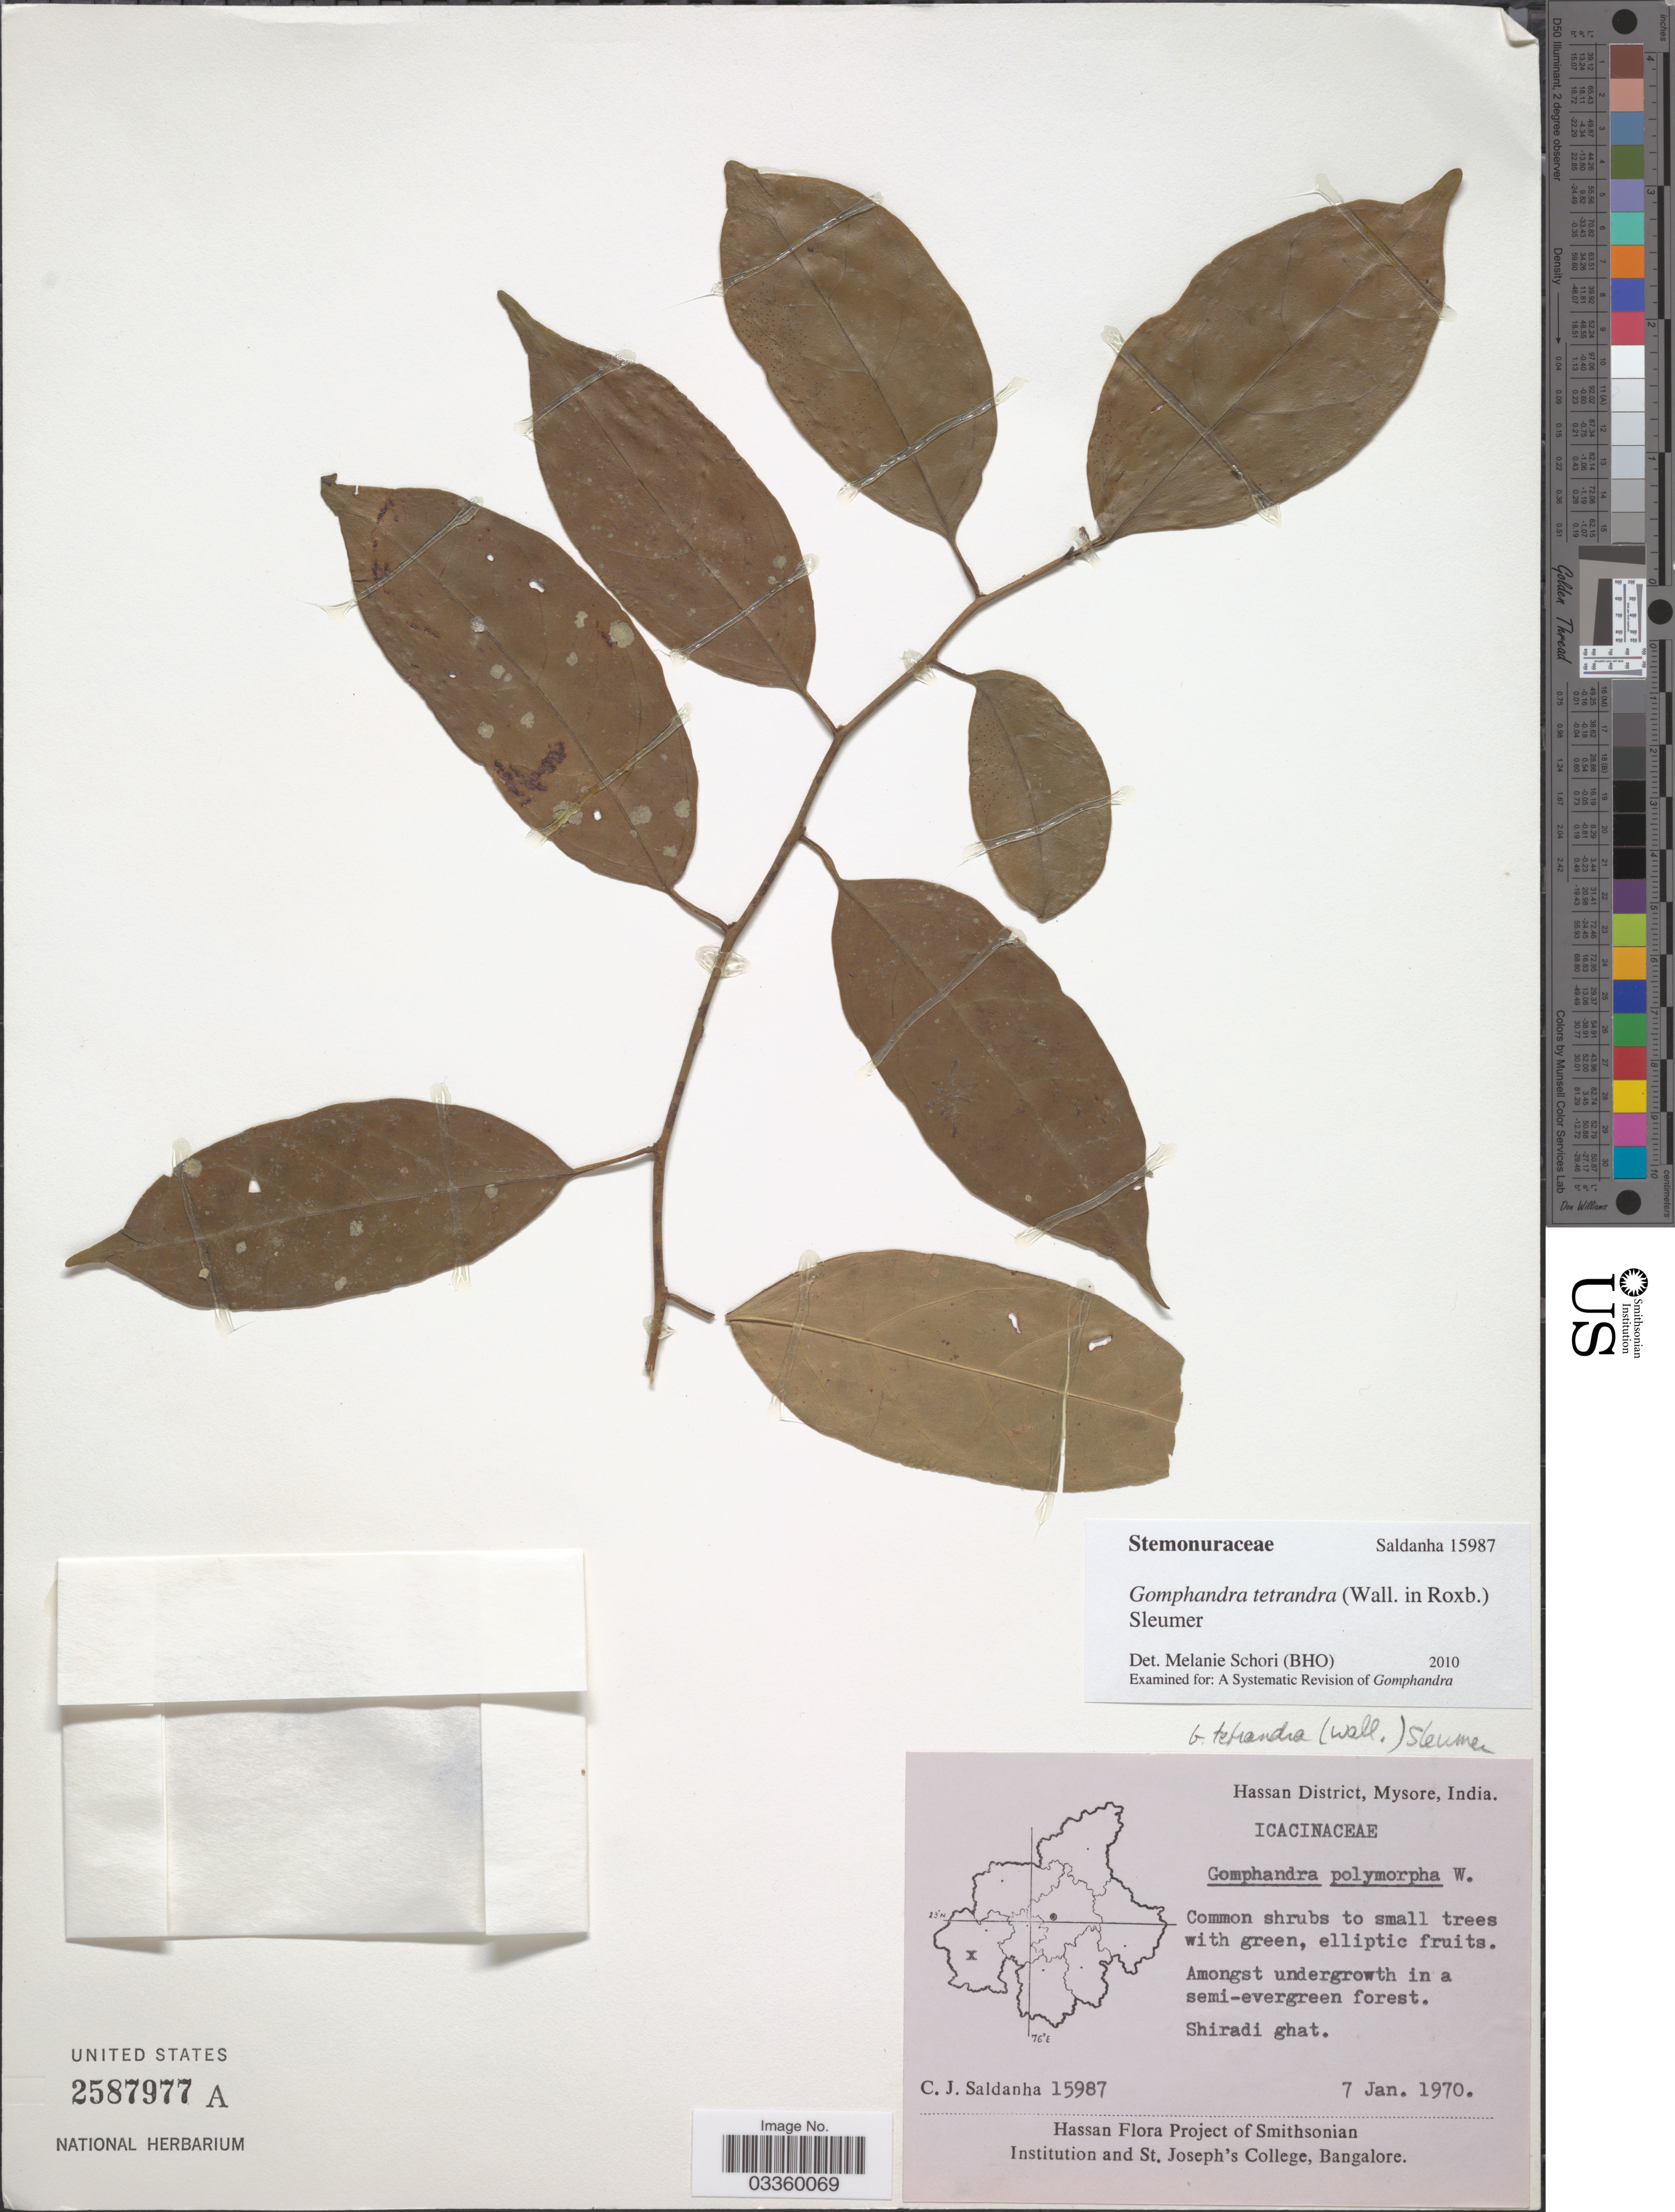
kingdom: Plantae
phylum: Tracheophyta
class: Magnoliopsida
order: Cardiopteridales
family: Stemonuraceae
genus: Gomphandra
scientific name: Gomphandra tetrandra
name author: (Wall.) Sleumer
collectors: C. J. Saldanha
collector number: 15987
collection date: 1970-01-07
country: India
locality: Hassan District, Mysore. Shiradi ghat.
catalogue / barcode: US 2587977A